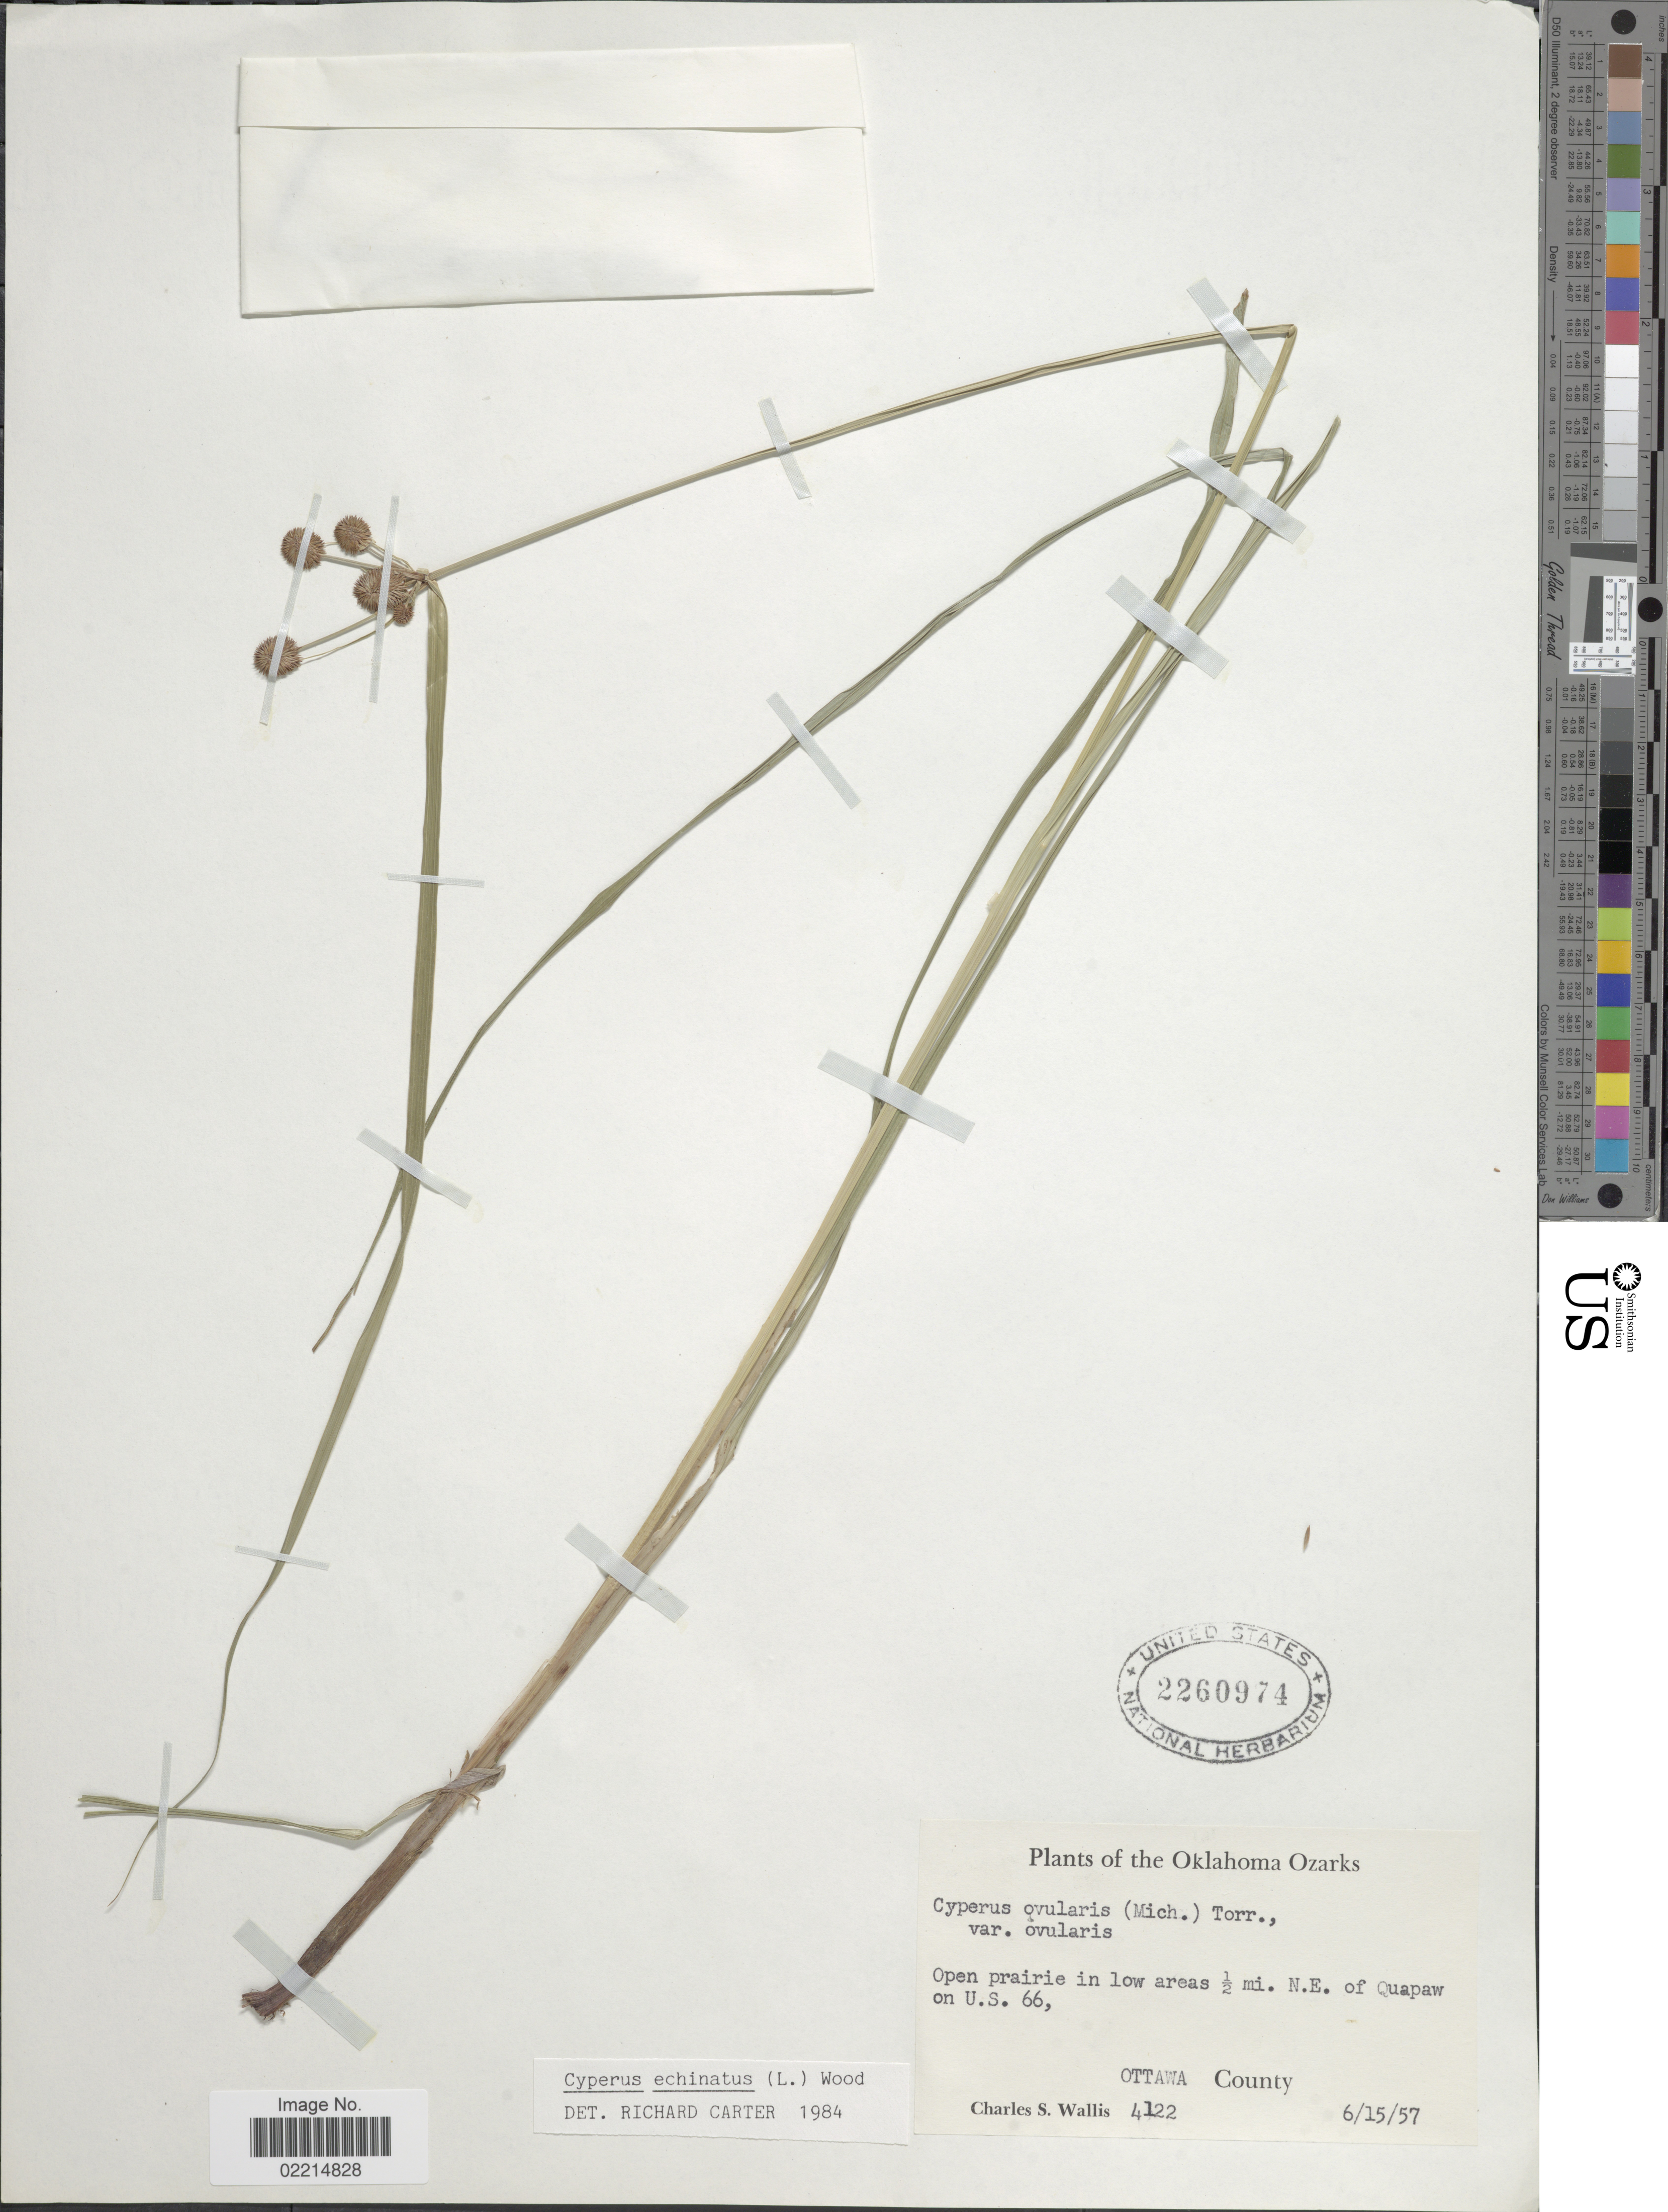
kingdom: Plantae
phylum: Tracheophyta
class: Liliopsida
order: Poales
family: Cyperaceae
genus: Cyperus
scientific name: Cyperus echinatus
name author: (L.) Alph. Wood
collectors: C. S. Wallis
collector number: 4122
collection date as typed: Transcribed d/m/y: 15/6/57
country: United States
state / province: Oklahoma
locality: Oklahoma Ozarks, open prairie on low areas 1/2 mi. N.E. of Quapaw on U.S.66, Ottawa County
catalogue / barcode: US 2260974